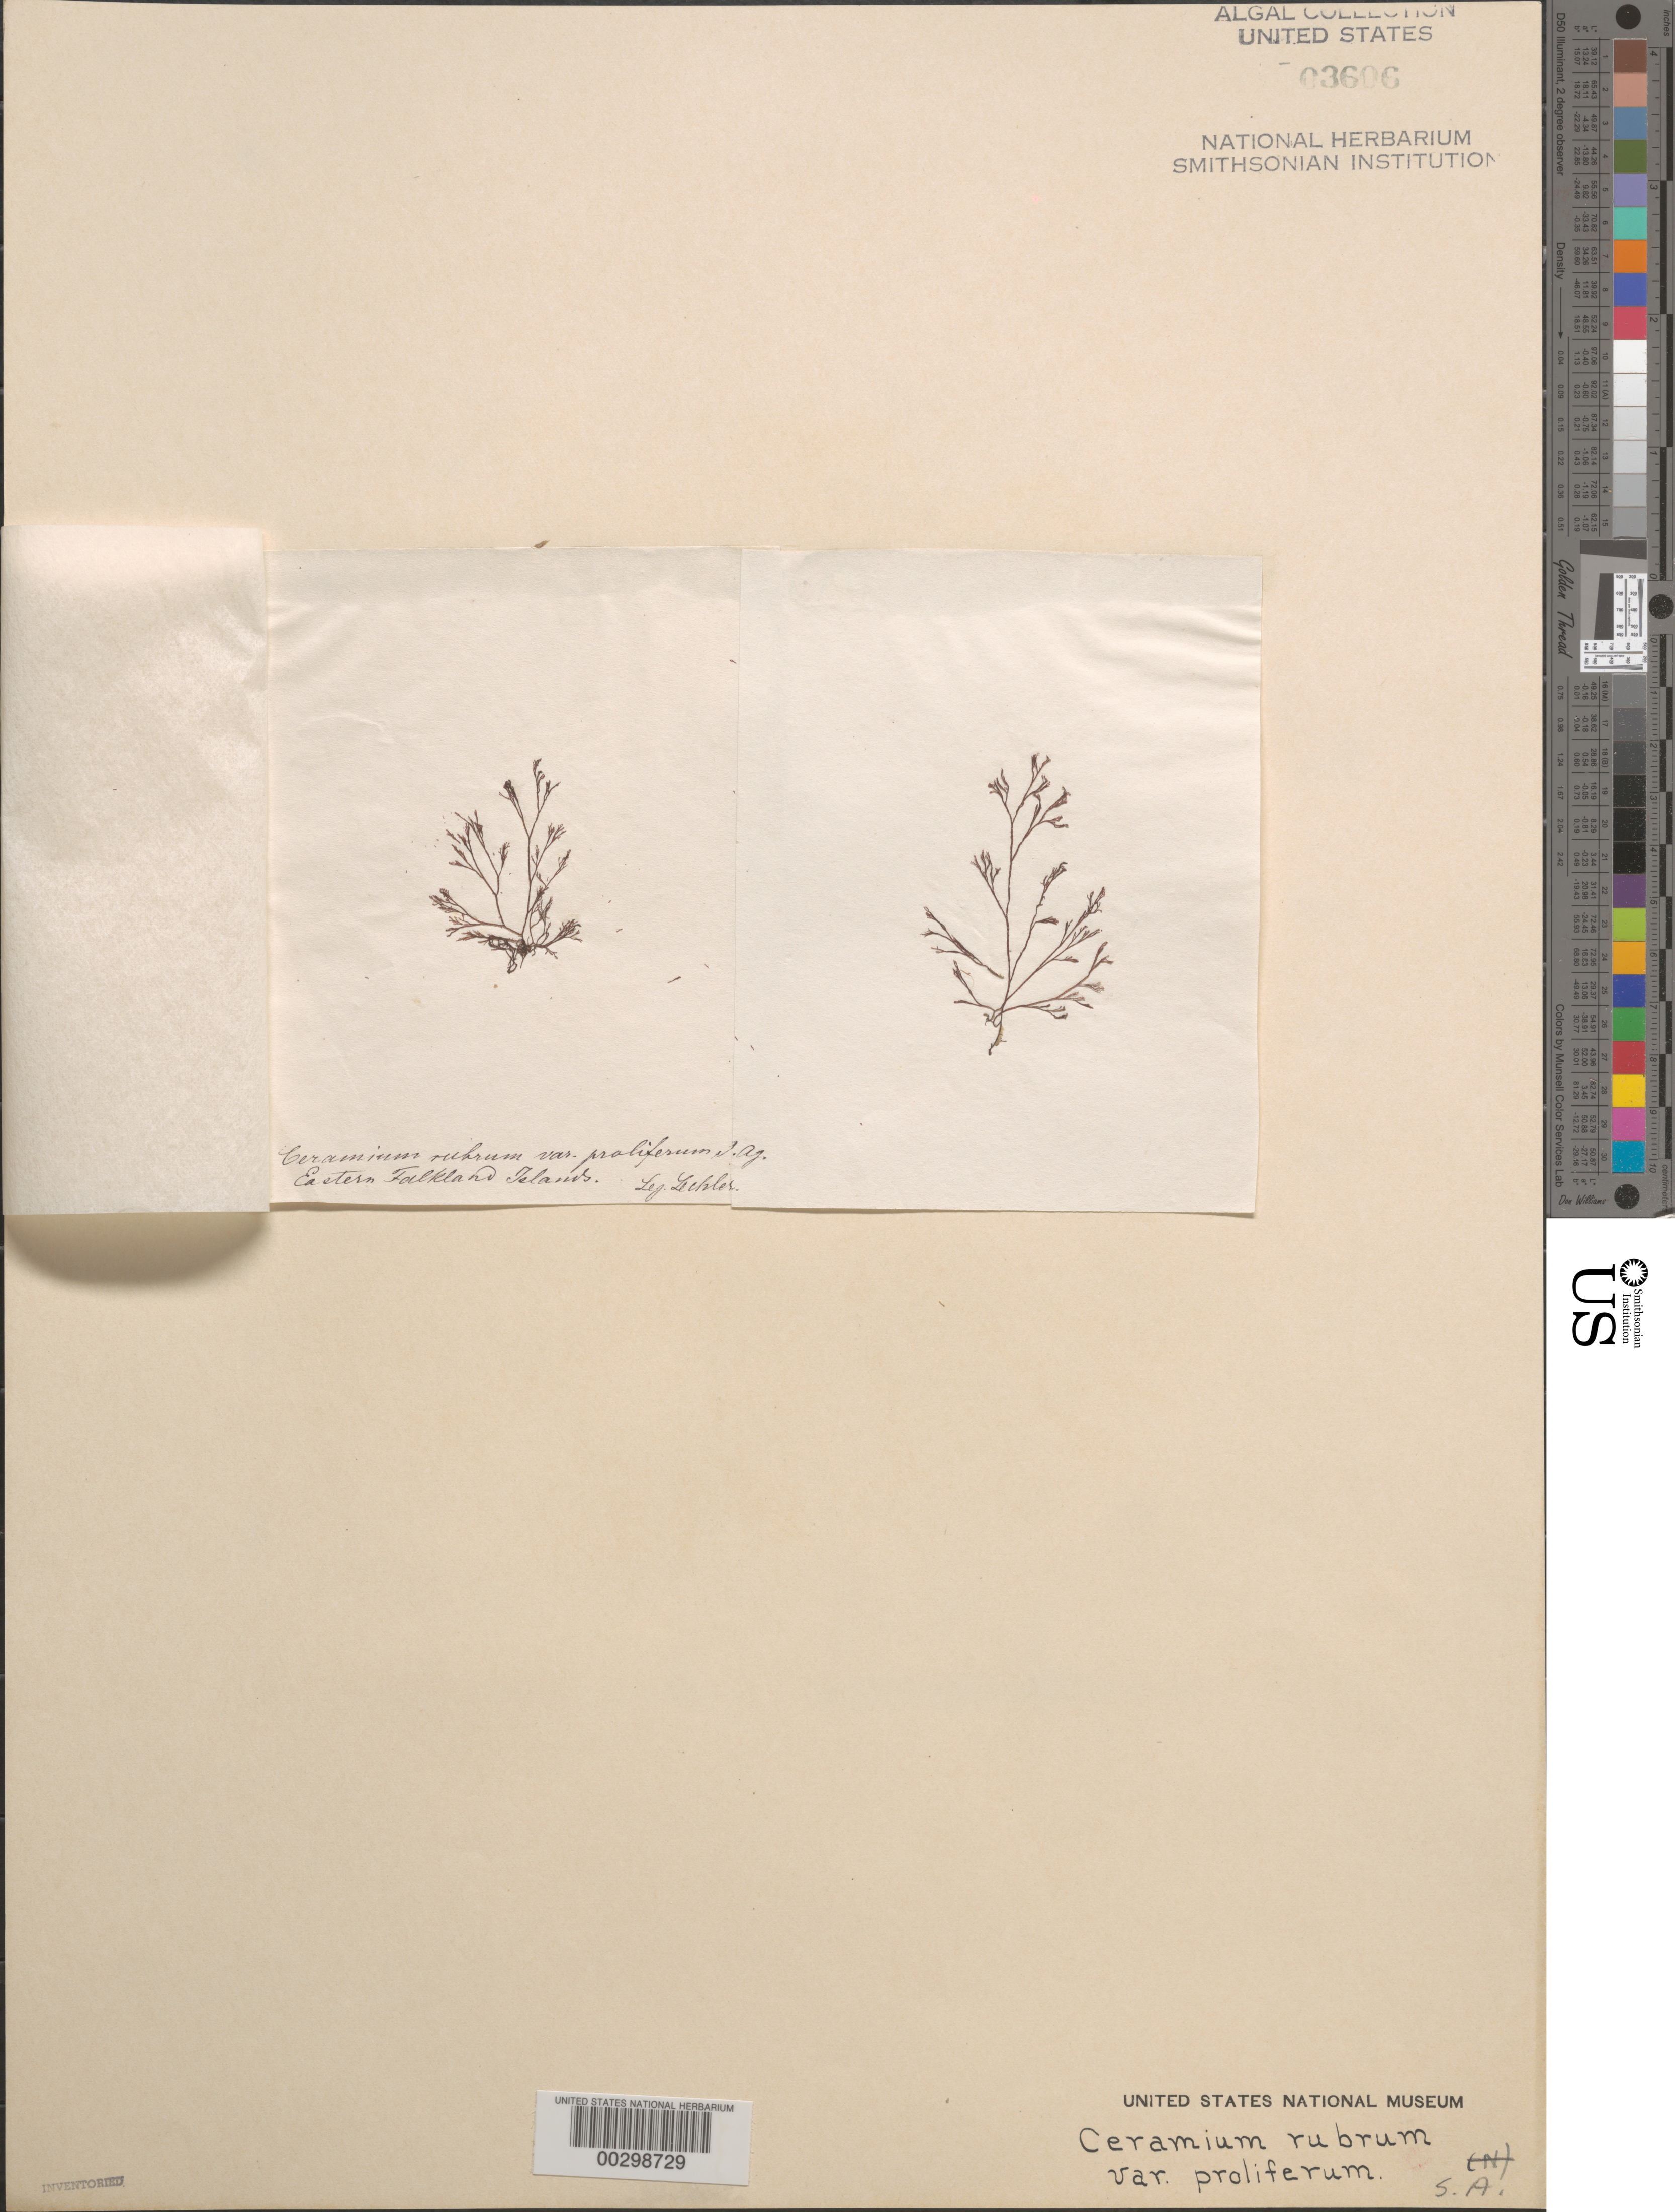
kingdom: Plantae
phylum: Rhodophyta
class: Florideophyceae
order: Ceramiales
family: Ceramiaceae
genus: Ceramium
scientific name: Ceramium rubrum var. proliferum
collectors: W. Lechler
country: Falkland Islands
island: East Falkland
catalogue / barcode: US 3606